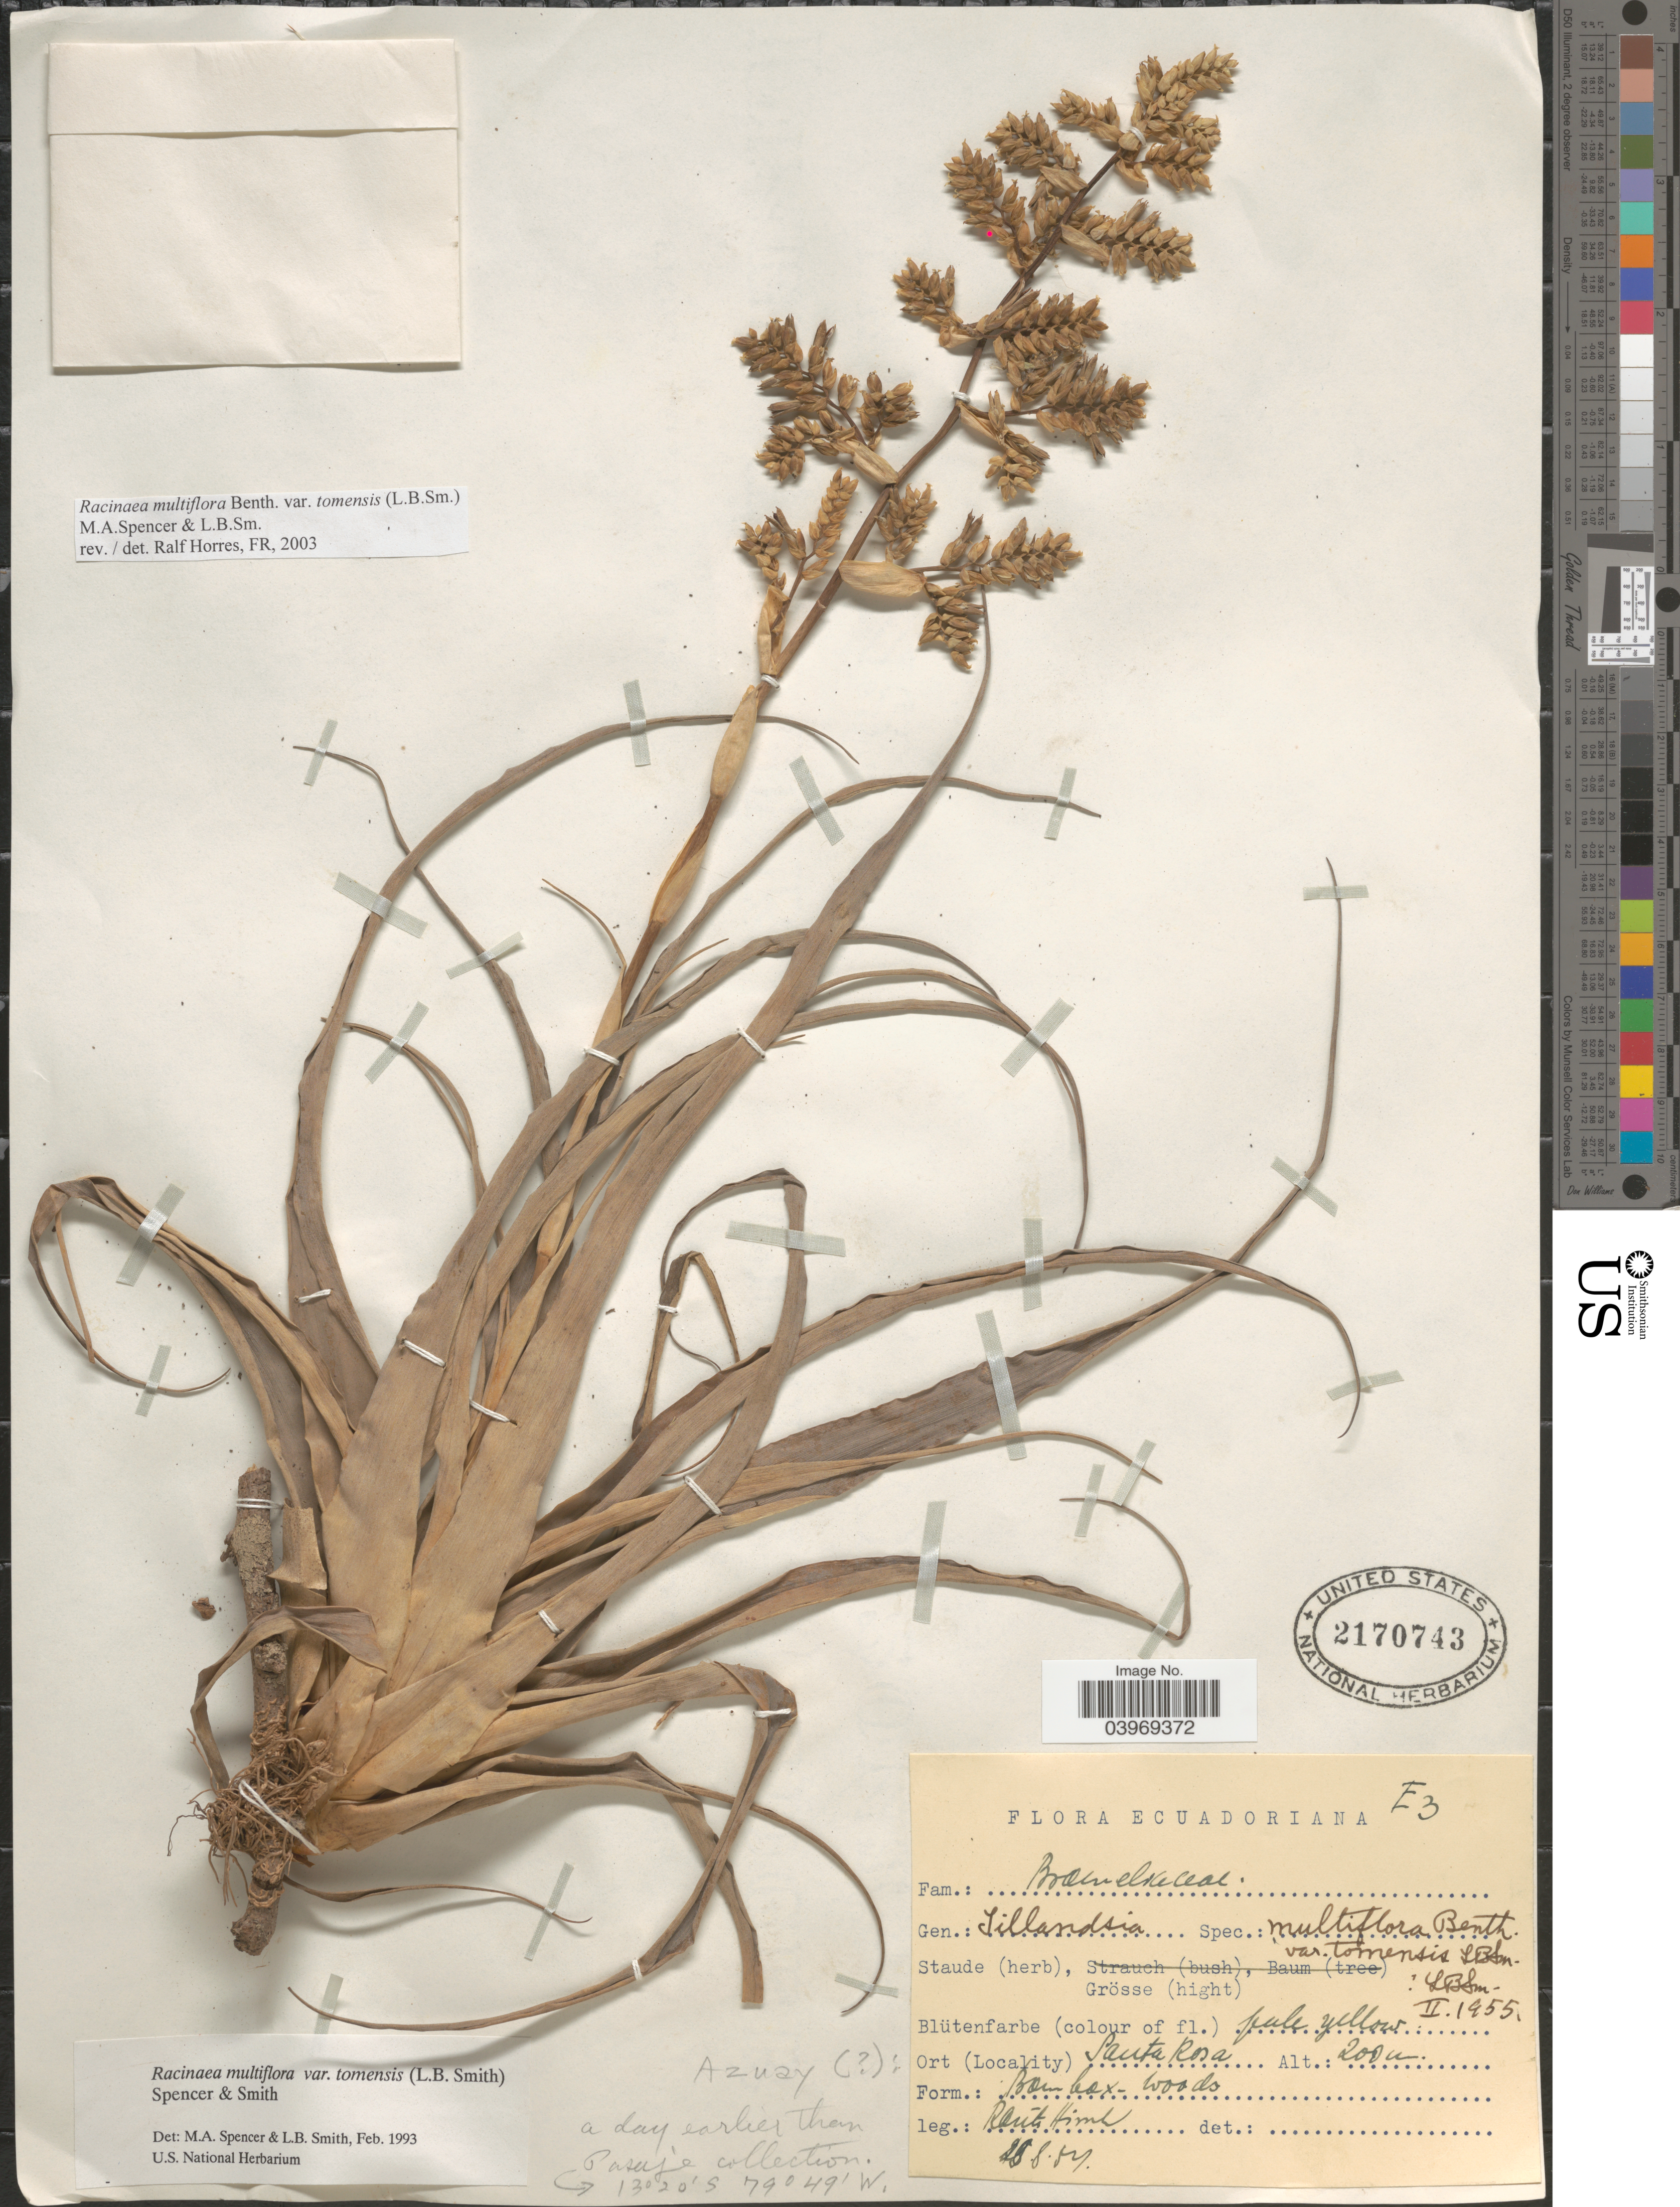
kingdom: Plantae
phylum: Tracheophyta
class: Liliopsida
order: Poales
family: Bromeliaceae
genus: Racinaea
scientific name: Racinaea multiflora var. tomensis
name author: (L.B. Sm.) M.A. Spencer & L.B. Sm.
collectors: -. Rauh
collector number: E3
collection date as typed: Transcribed d/m/y: 28/8/57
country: Ecuador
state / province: Azuay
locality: Santa Rosa.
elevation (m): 200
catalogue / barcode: US 2170743